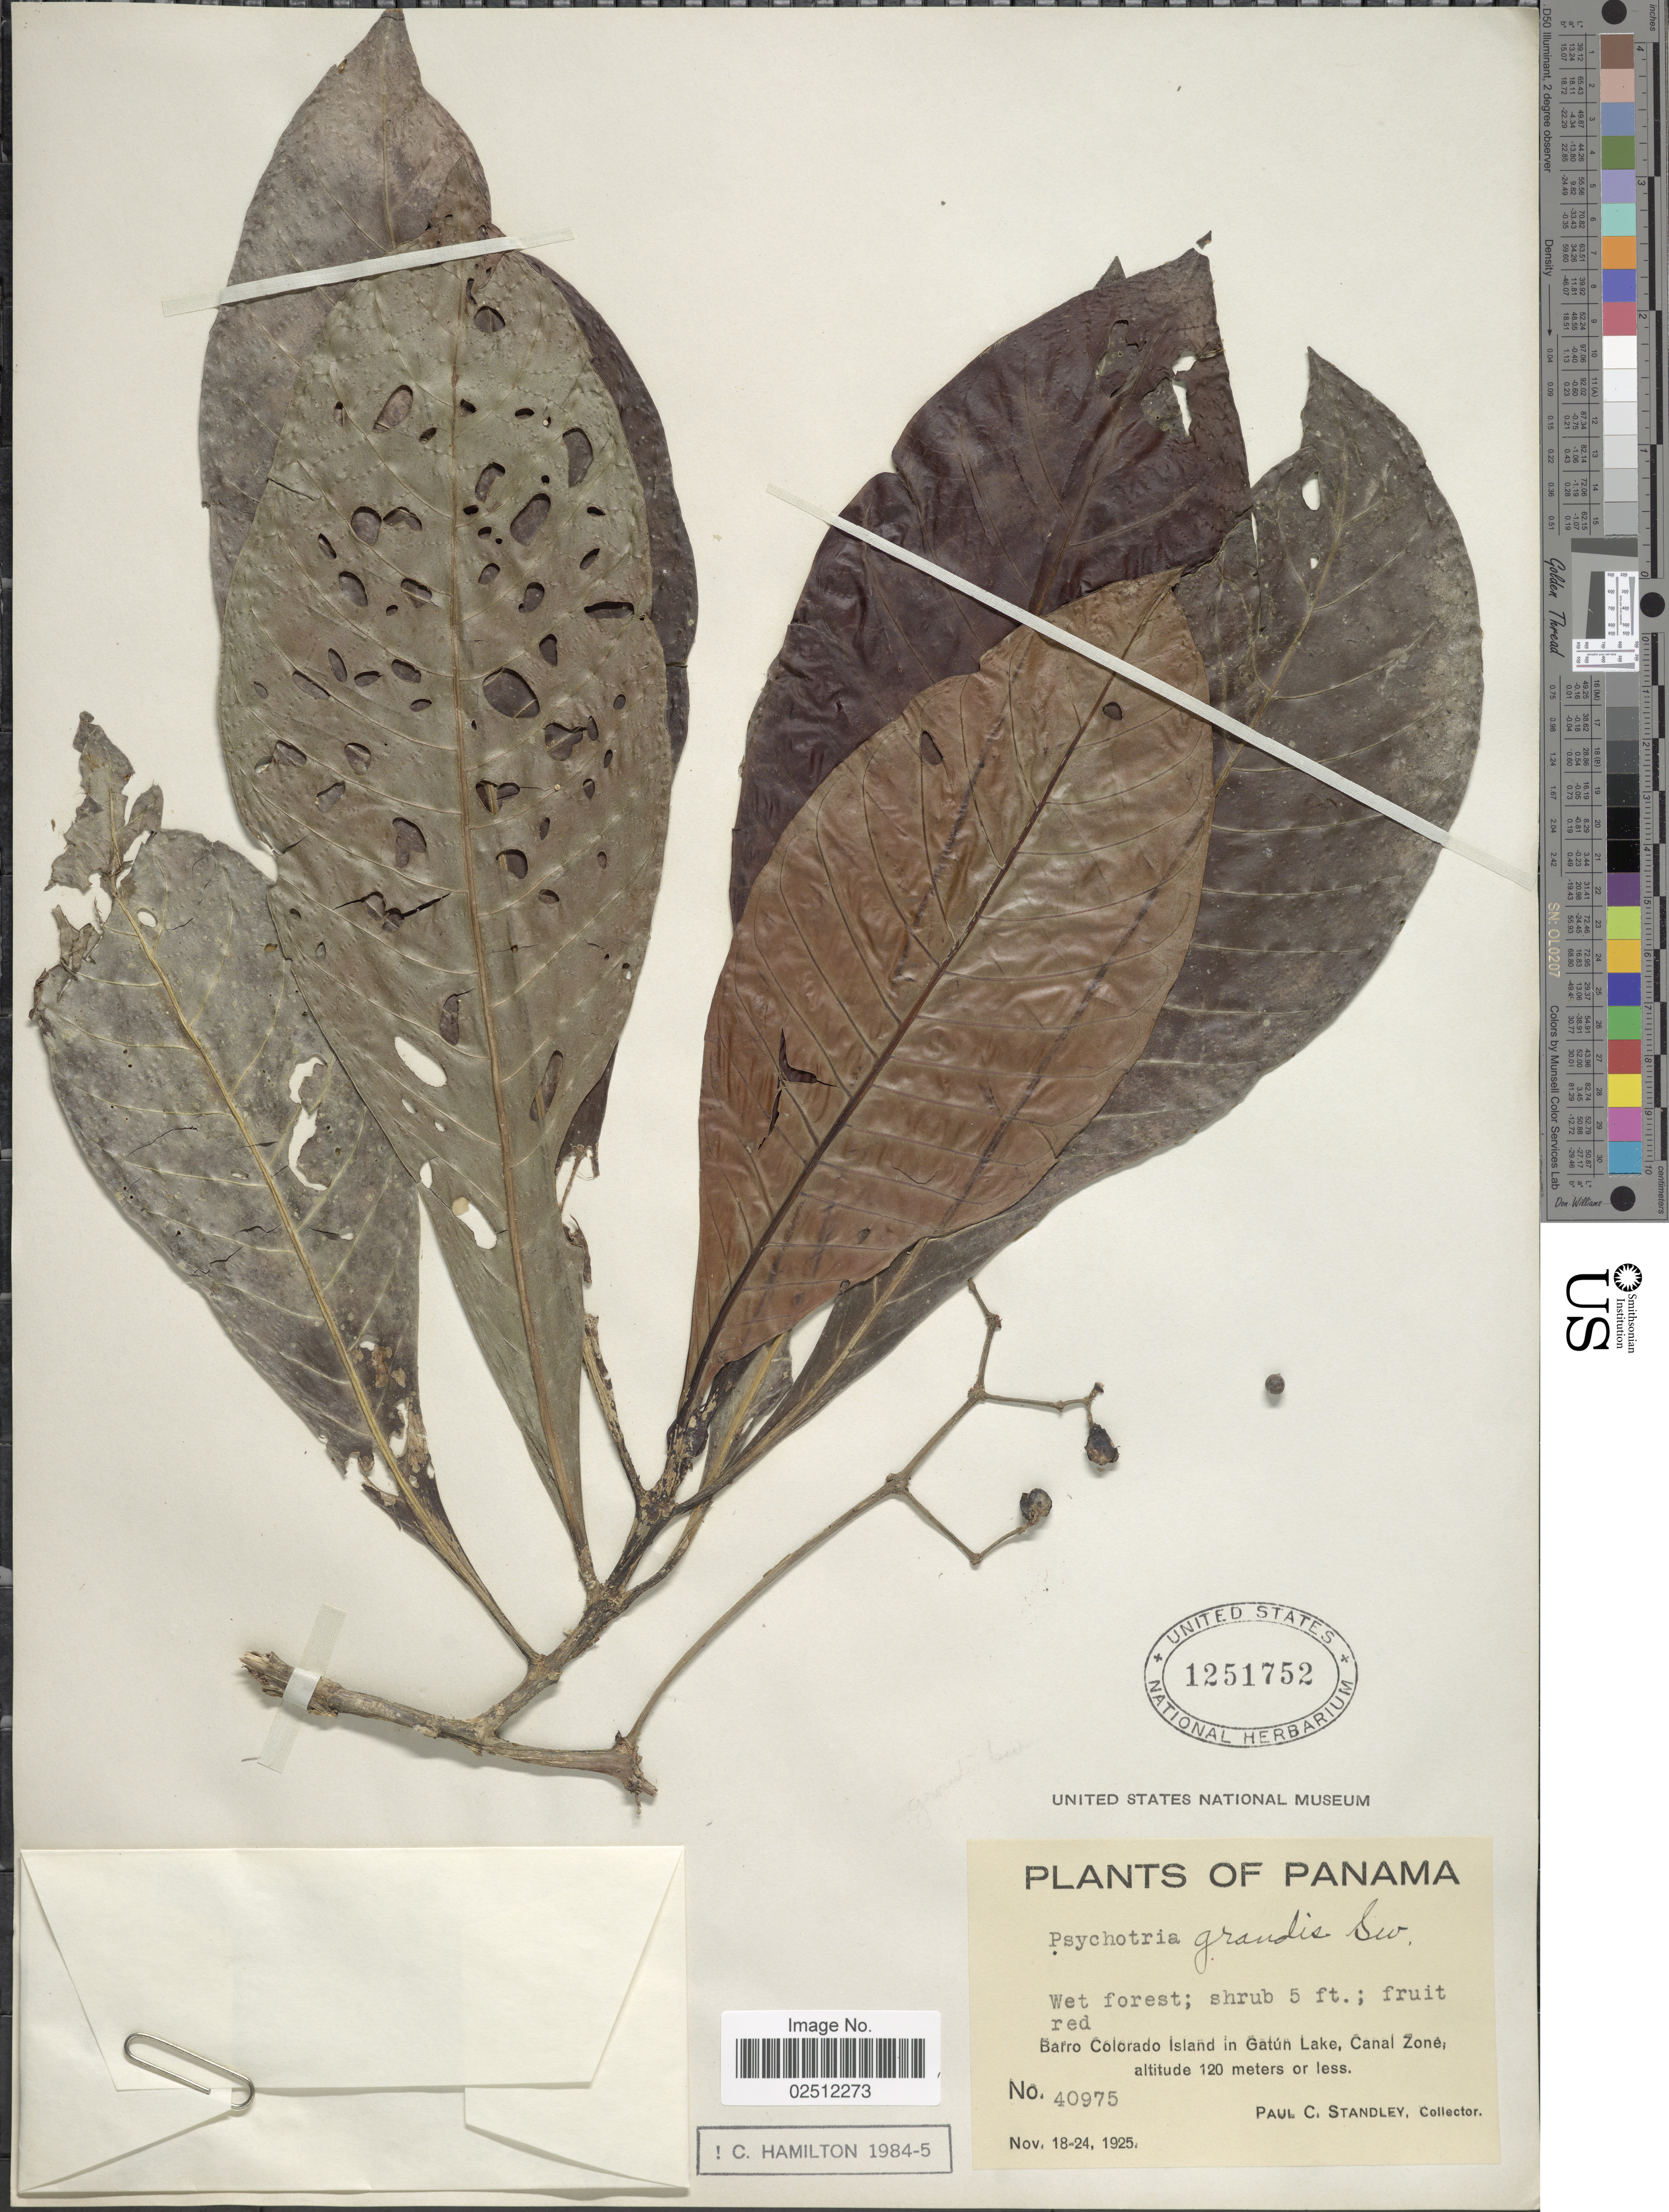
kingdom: Plantae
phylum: Tracheophyta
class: Magnoliopsida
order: Gentianales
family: Rubiaceae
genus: Psychotria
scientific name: Psychotria grandis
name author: Sw.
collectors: P. C. Standley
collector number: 40975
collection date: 1925-11-18/1925-11-24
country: Panama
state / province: Panamá Oeste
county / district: Canal Zone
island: Barro Colorado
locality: Wet forest; Barro Colorado Island in Gatún Lake, Canal Zone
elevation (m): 0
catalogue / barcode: US 1251752